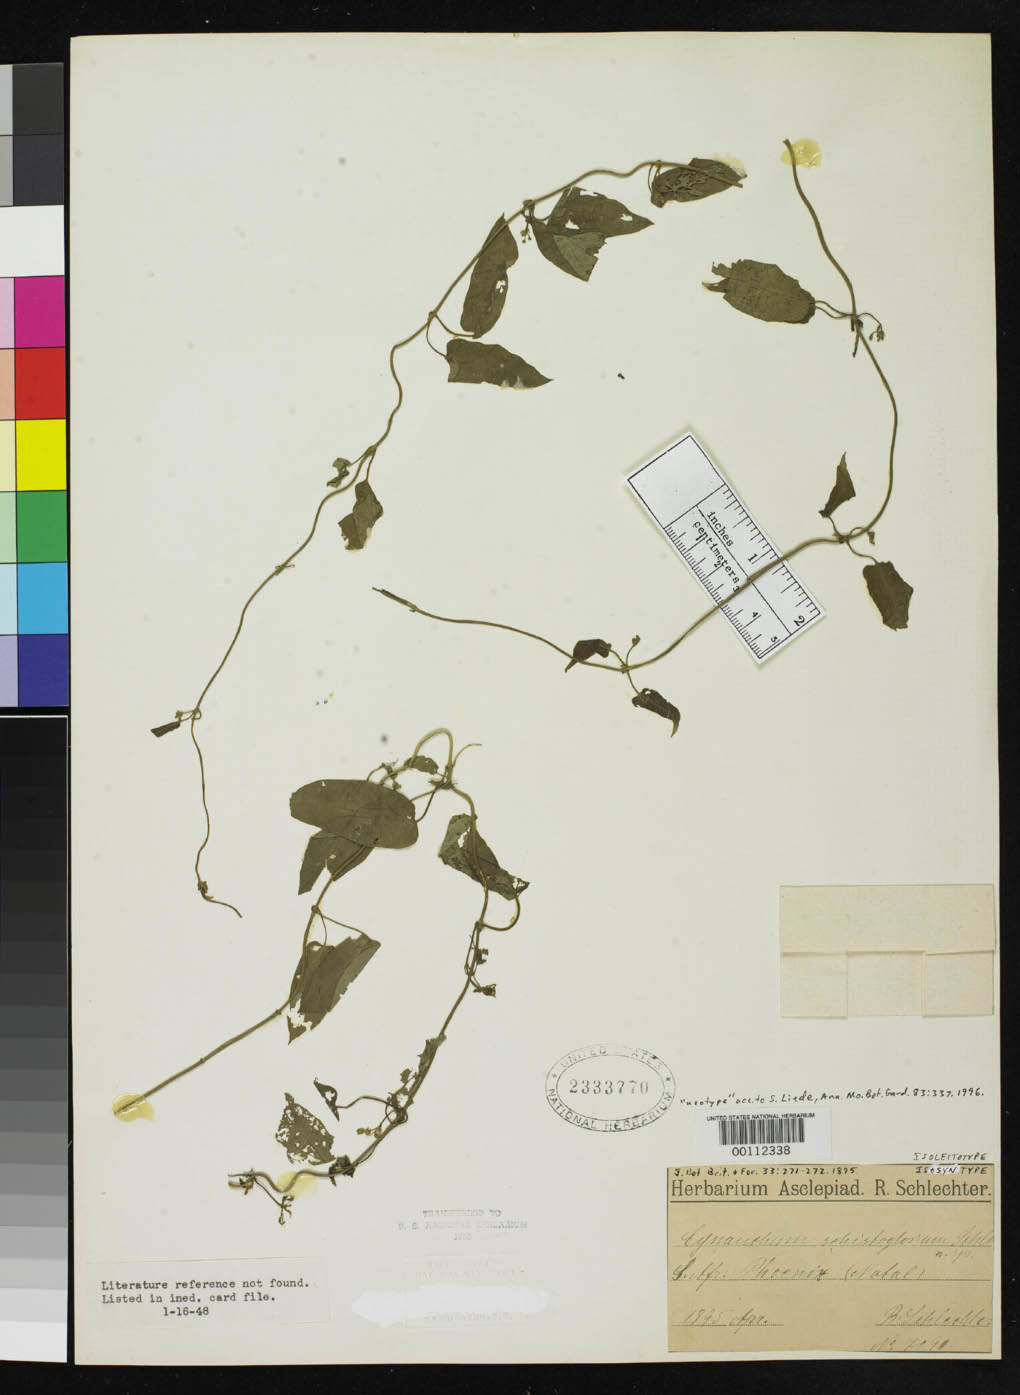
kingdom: Plantae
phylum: Tracheophyta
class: Magnoliopsida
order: Gentianales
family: Apocynaceae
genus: Cynanchum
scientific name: Cynanchum schistoglossum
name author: Schltr.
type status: Isolectotype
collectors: F. R. R. Schlechter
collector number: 7090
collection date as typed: Apr 1895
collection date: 1895-04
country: South Africa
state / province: KwaZulu-Natal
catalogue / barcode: US 2333770